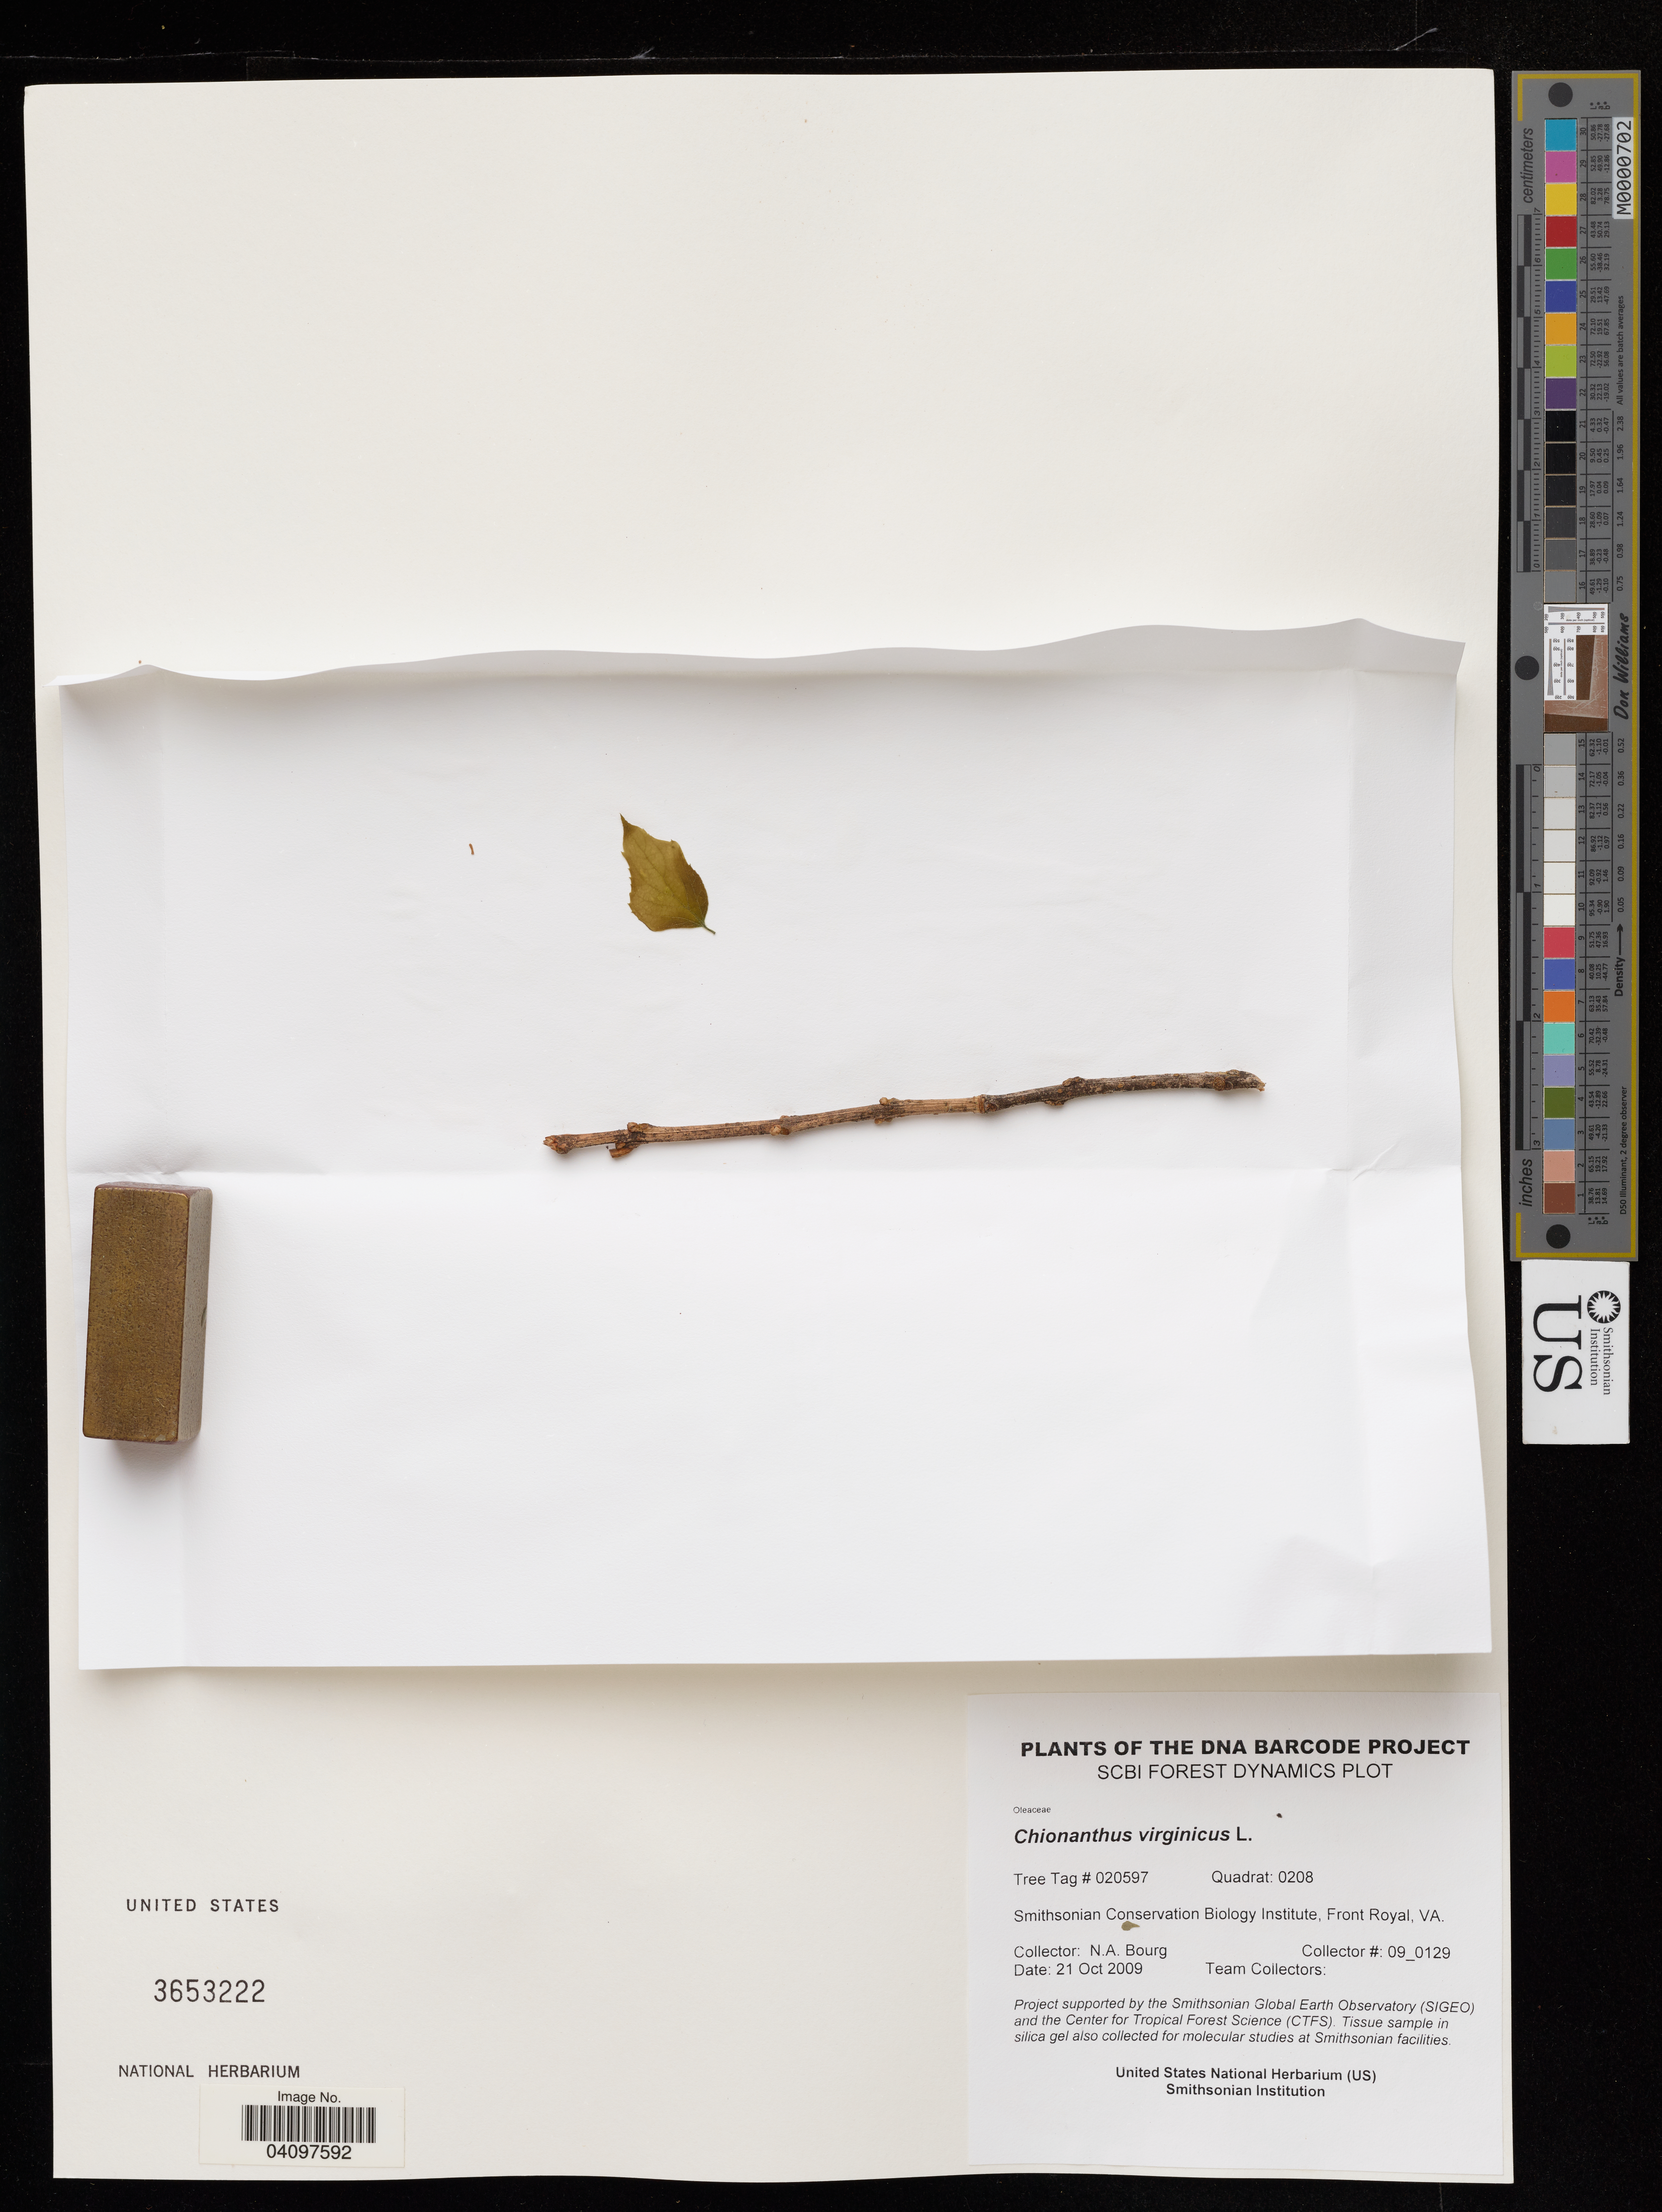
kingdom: Plantae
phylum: Tracheophyta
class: Magnoliopsida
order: Lamiales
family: Oleaceae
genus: Chionanthus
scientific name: Chionanthus virginicus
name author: L.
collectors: N. A. Bourg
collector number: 09_0129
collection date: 2009-10-21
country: United States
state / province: Virginia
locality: Smithsonian Conservation Biology Institute, Front Royal.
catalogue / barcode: US 3653222